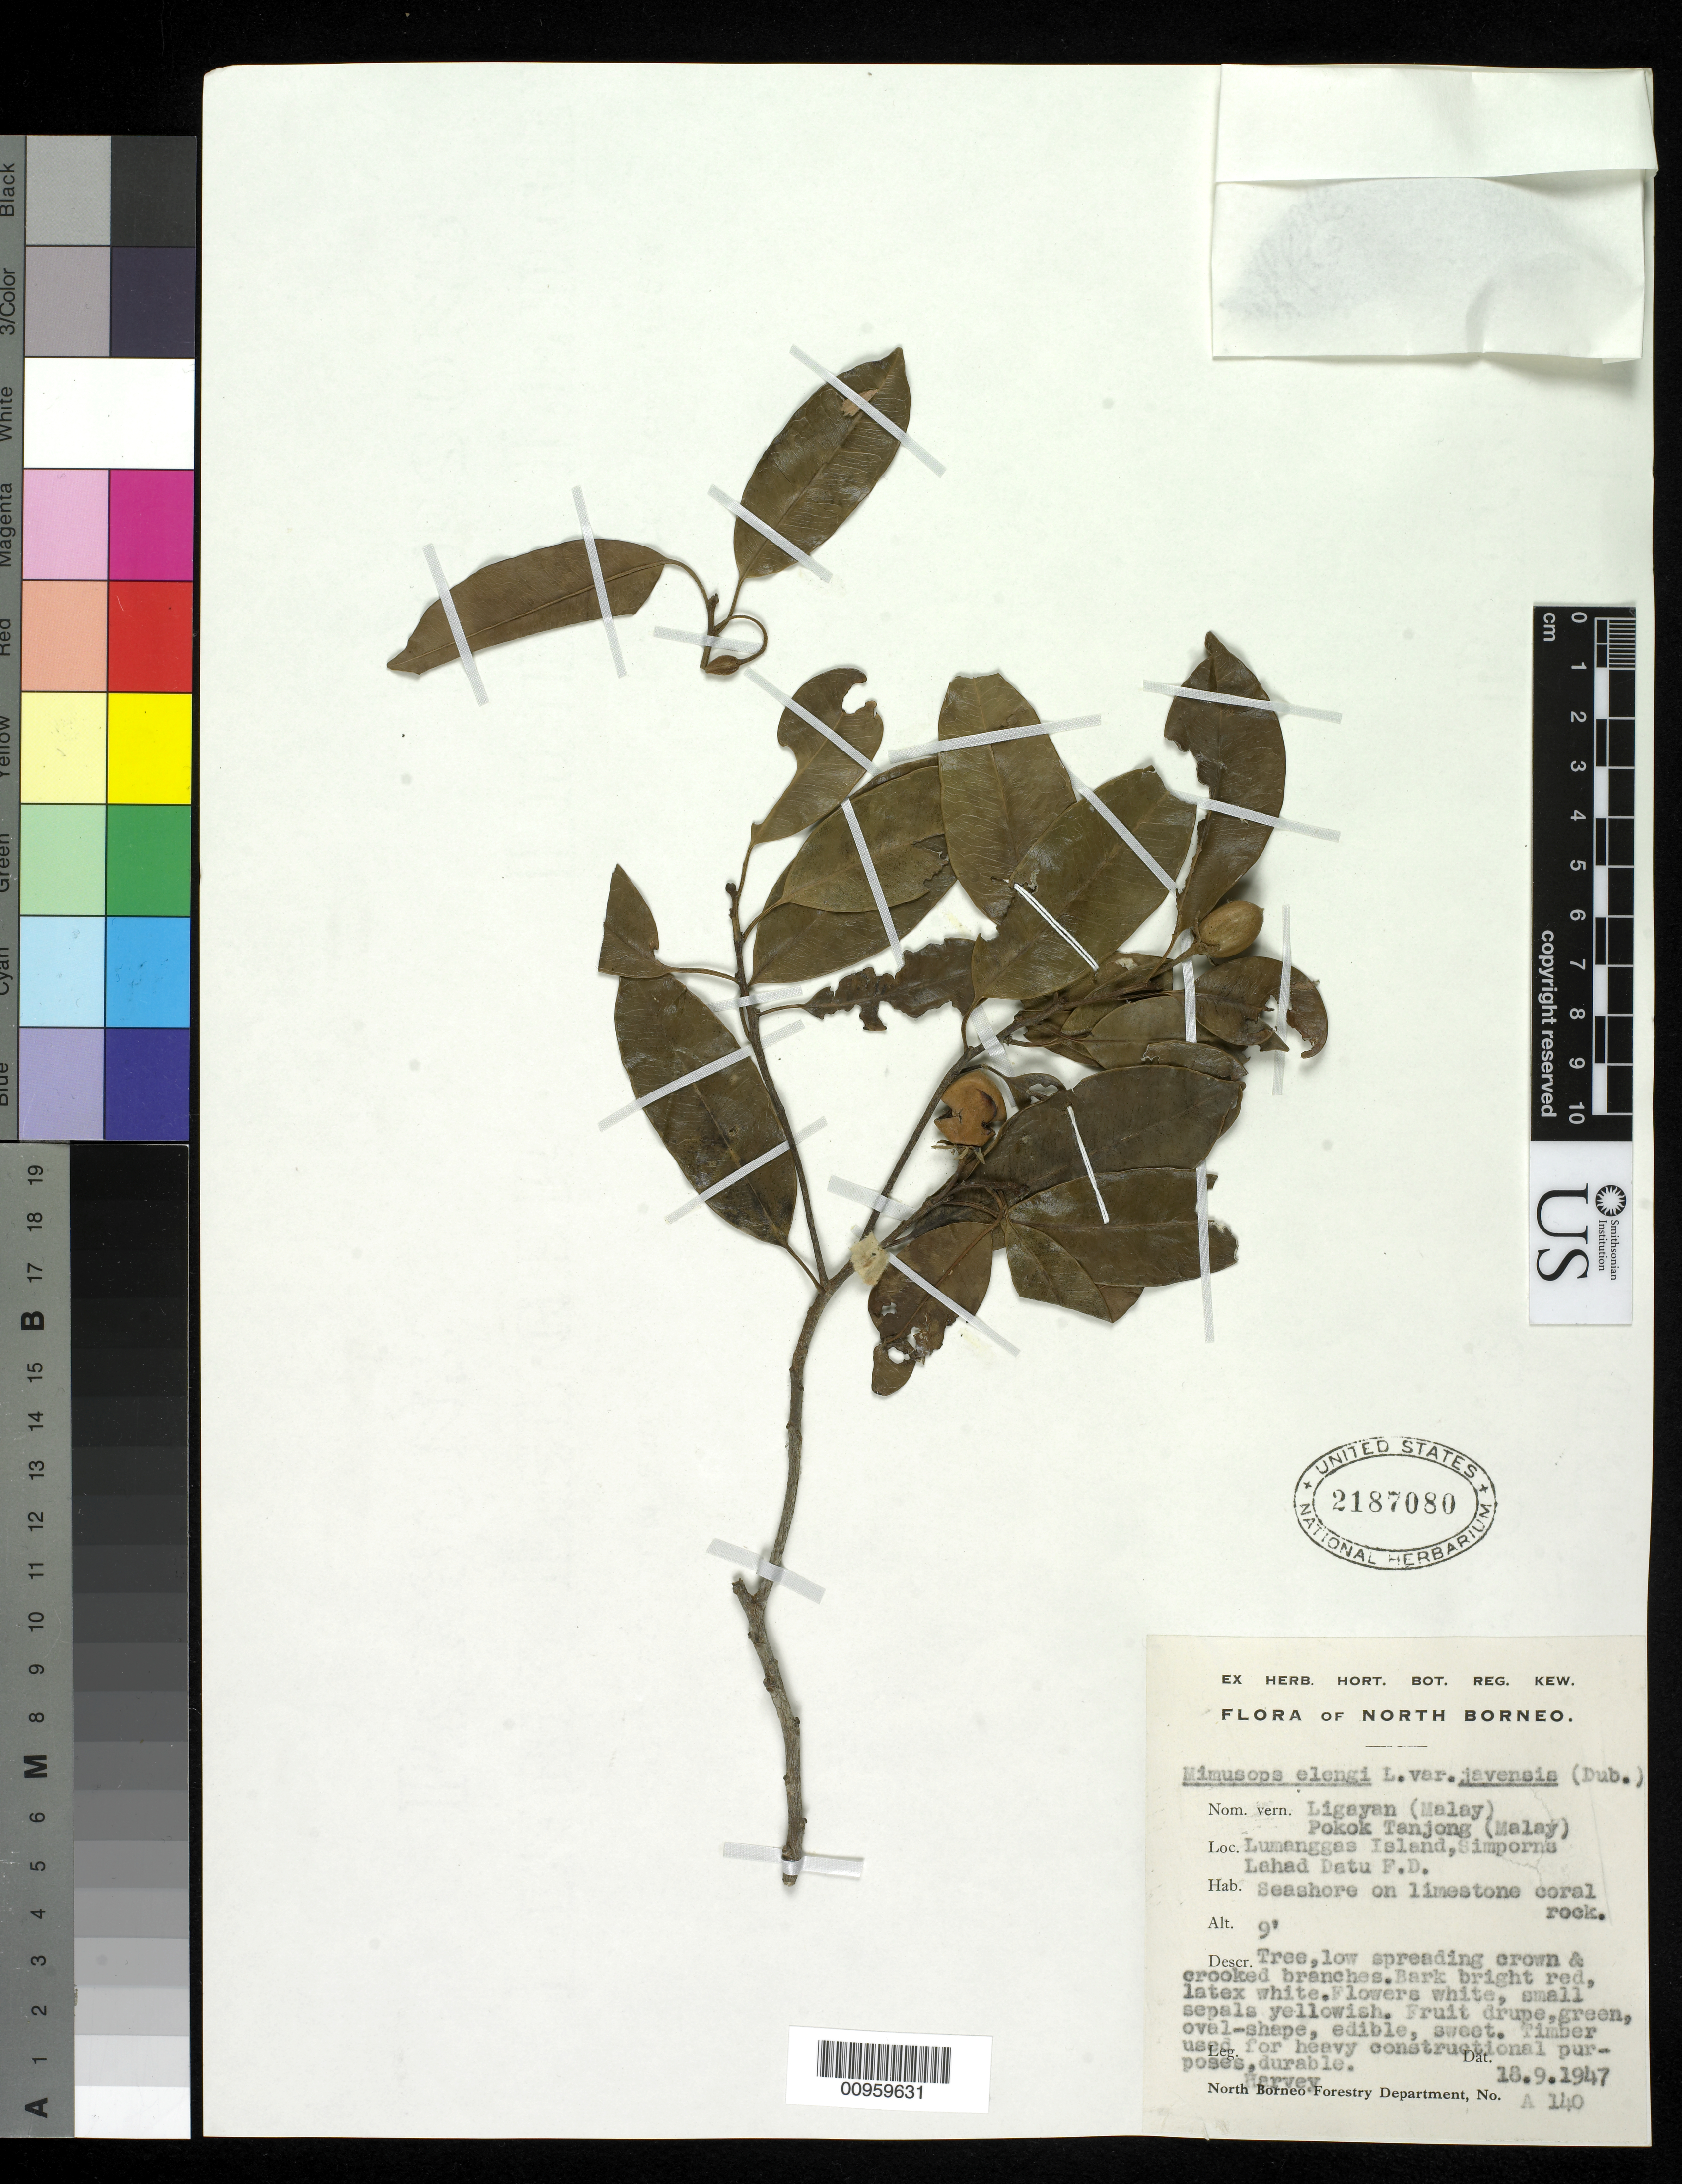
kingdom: Plantae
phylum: Tracheophyta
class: Magnoliopsida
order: Ericales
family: Sapotaceae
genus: Mimusops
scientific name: Mimusops elengi var. parvifolia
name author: (R. Br.) H.J. Lam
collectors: -. Harvey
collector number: A 140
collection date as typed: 18 Sep 1947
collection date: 1947-09-18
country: Malaysia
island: Borneo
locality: Lumanggas Island, Simporns Lahad Datu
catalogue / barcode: US 2187080